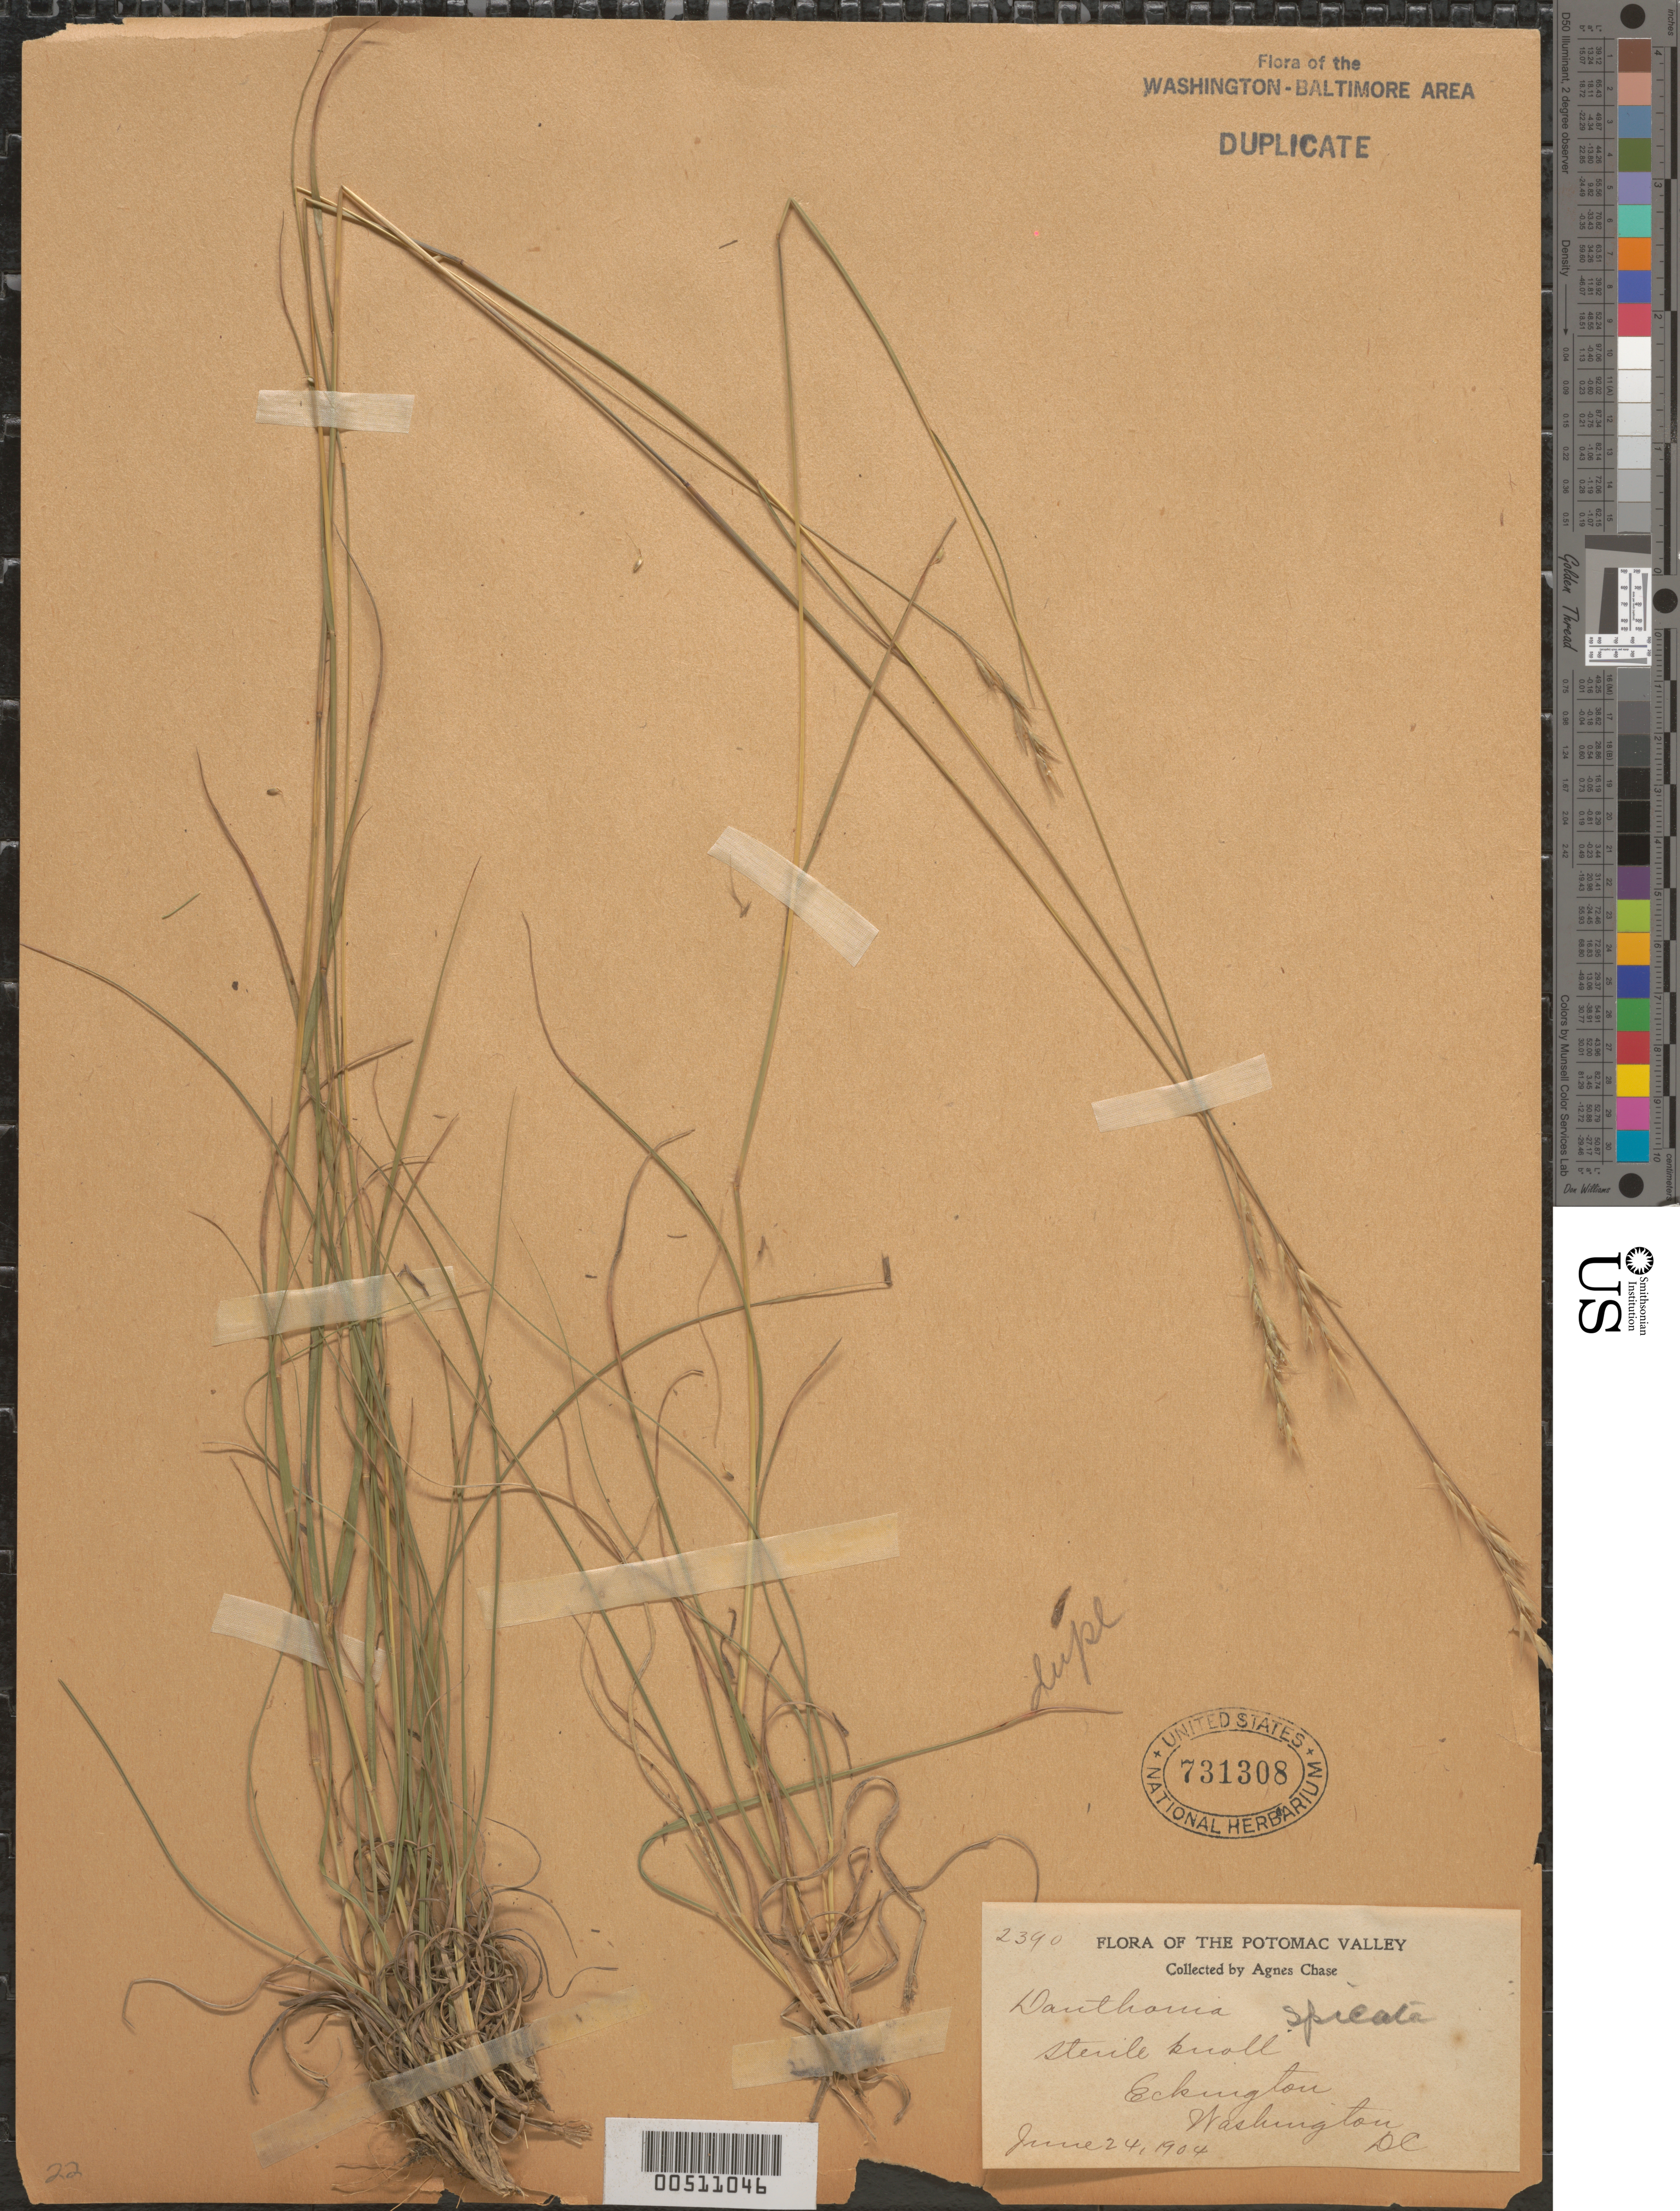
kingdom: Plantae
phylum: Tracheophyta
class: Liliopsida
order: Poales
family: Poaceae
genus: Danthonia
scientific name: Danthonia spicata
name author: (L.) P. Beauv. ex Roem. & Schult.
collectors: A. Chase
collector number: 2390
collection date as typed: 24 Jun 1904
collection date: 1904-06-24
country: United States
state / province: District of Columbia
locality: Eckington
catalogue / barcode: US 731308